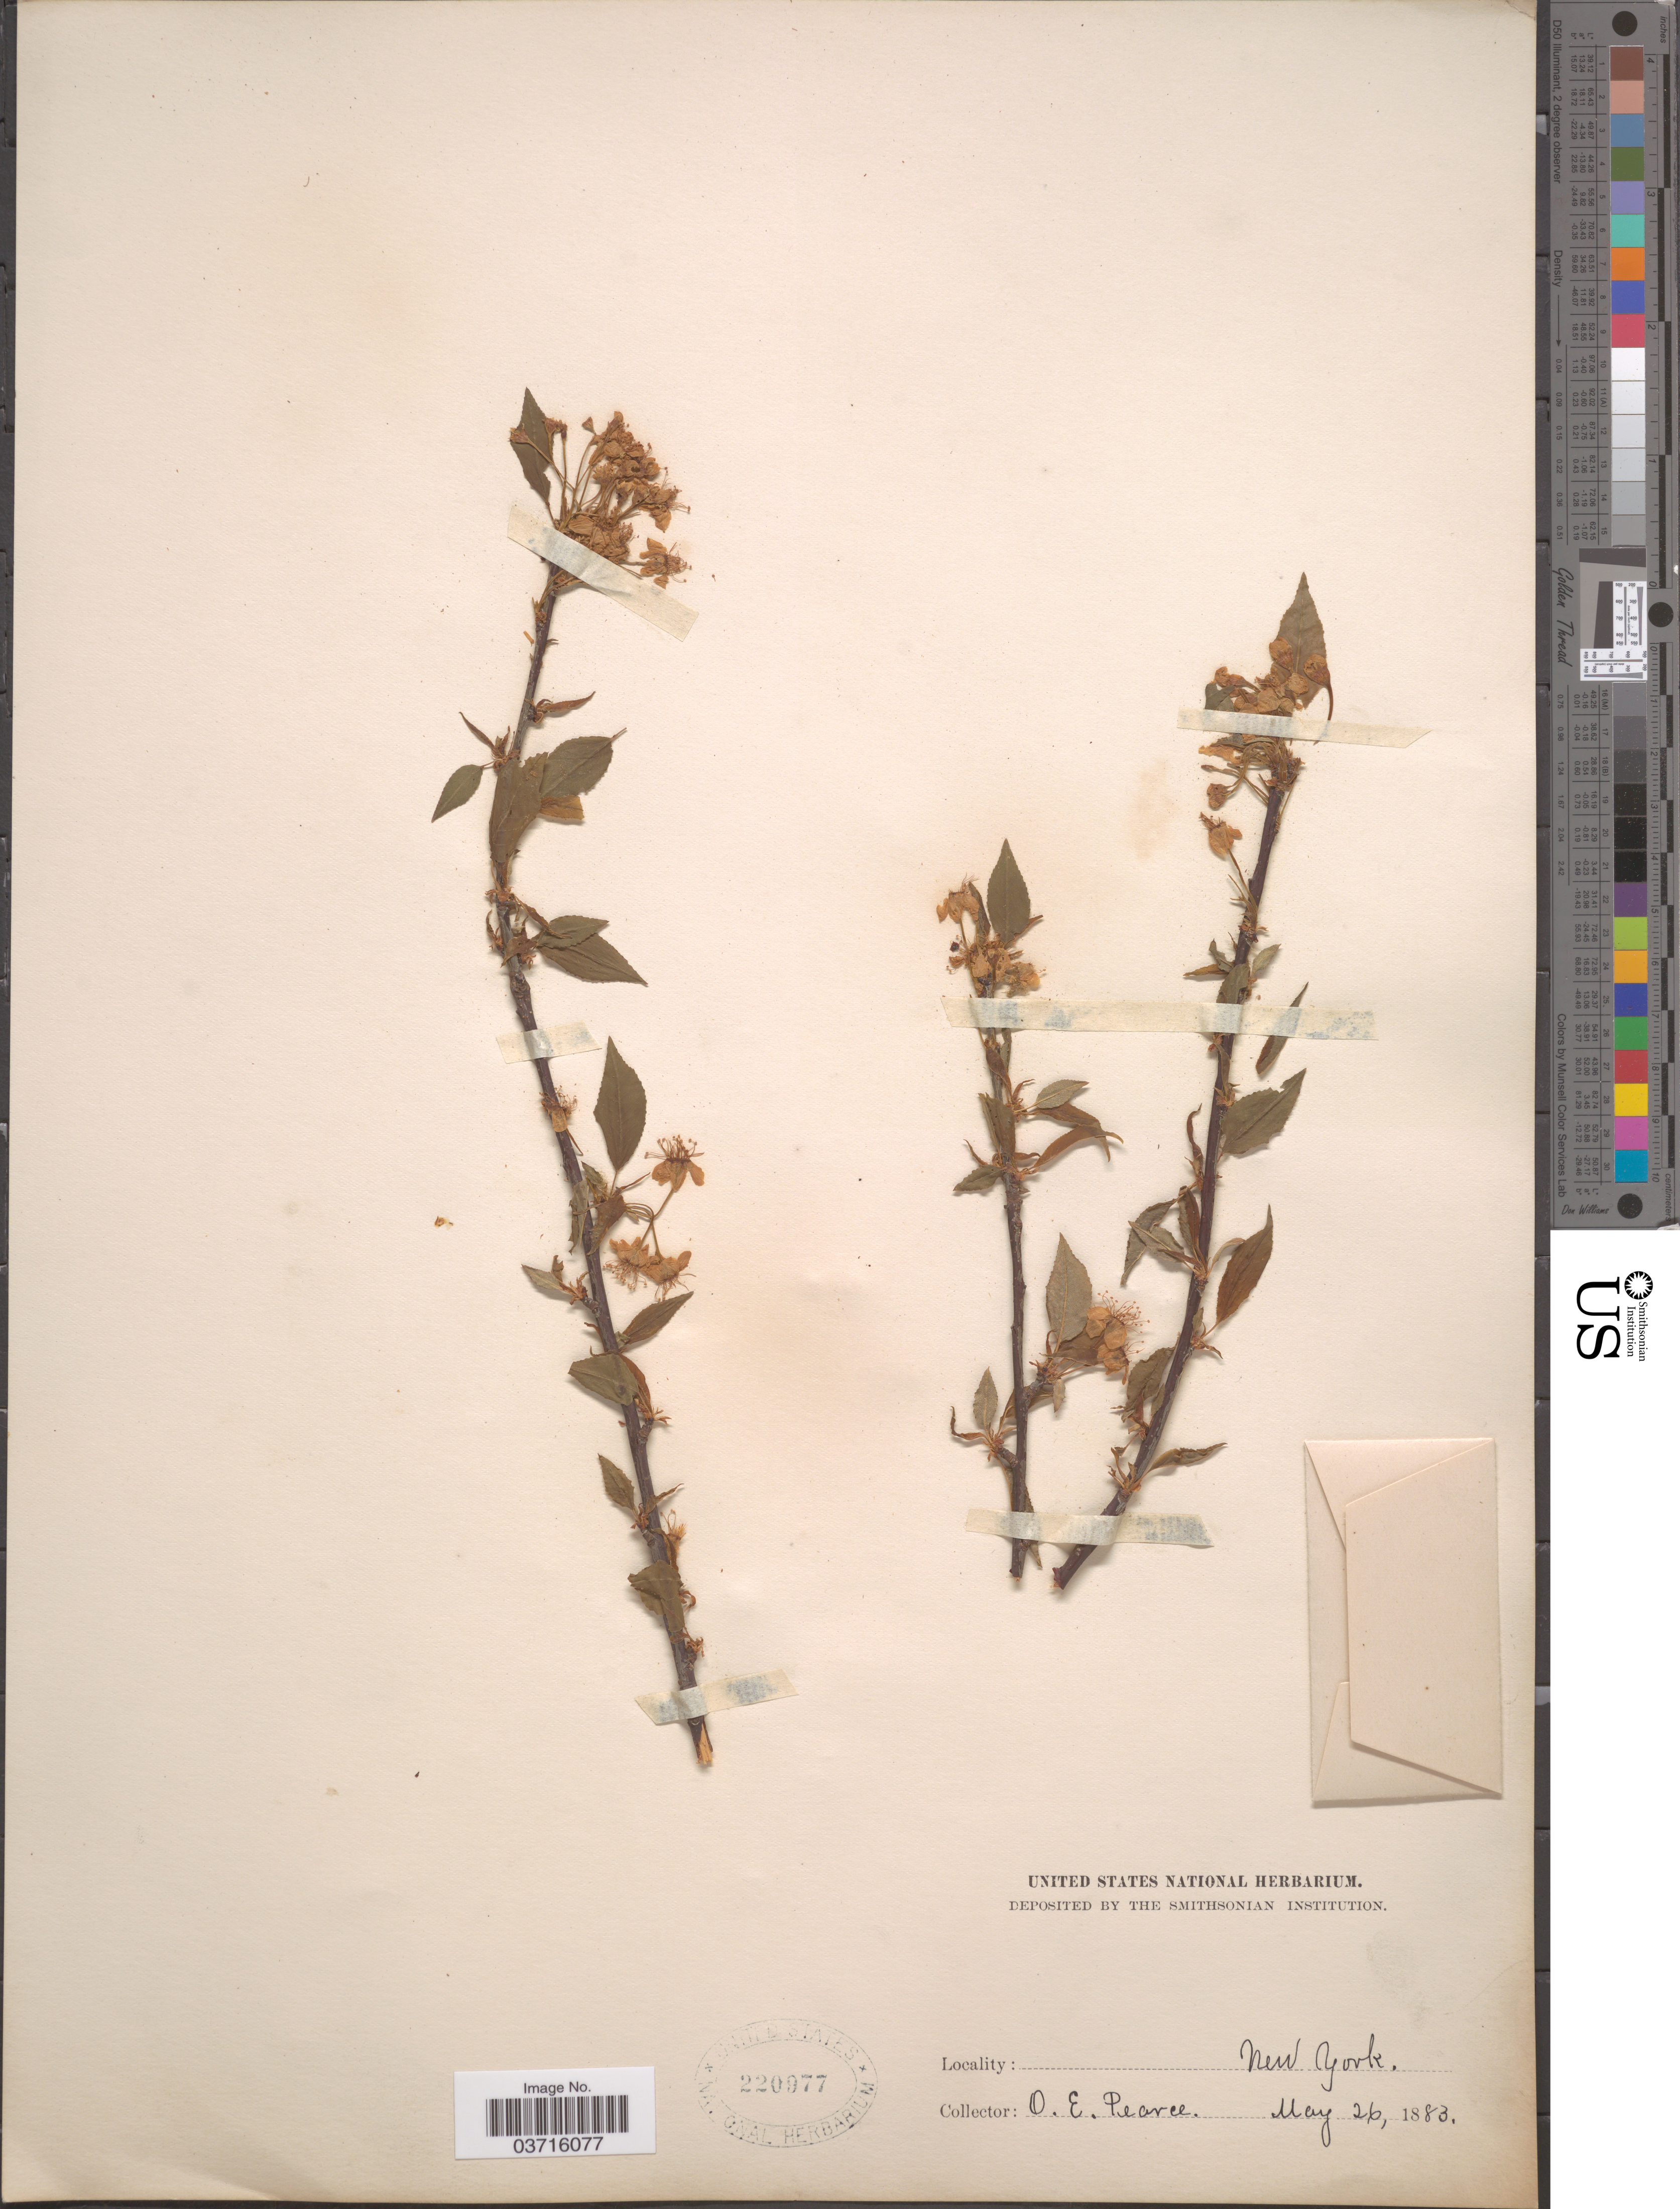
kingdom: Plantae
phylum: Tracheophyta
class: Magnoliopsida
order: Rosales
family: Rosaceae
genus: Prunus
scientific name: Prunus pensylvanica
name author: L. f.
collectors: O. E. Pearce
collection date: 1883-05-26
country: United States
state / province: New York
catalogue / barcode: US 220977